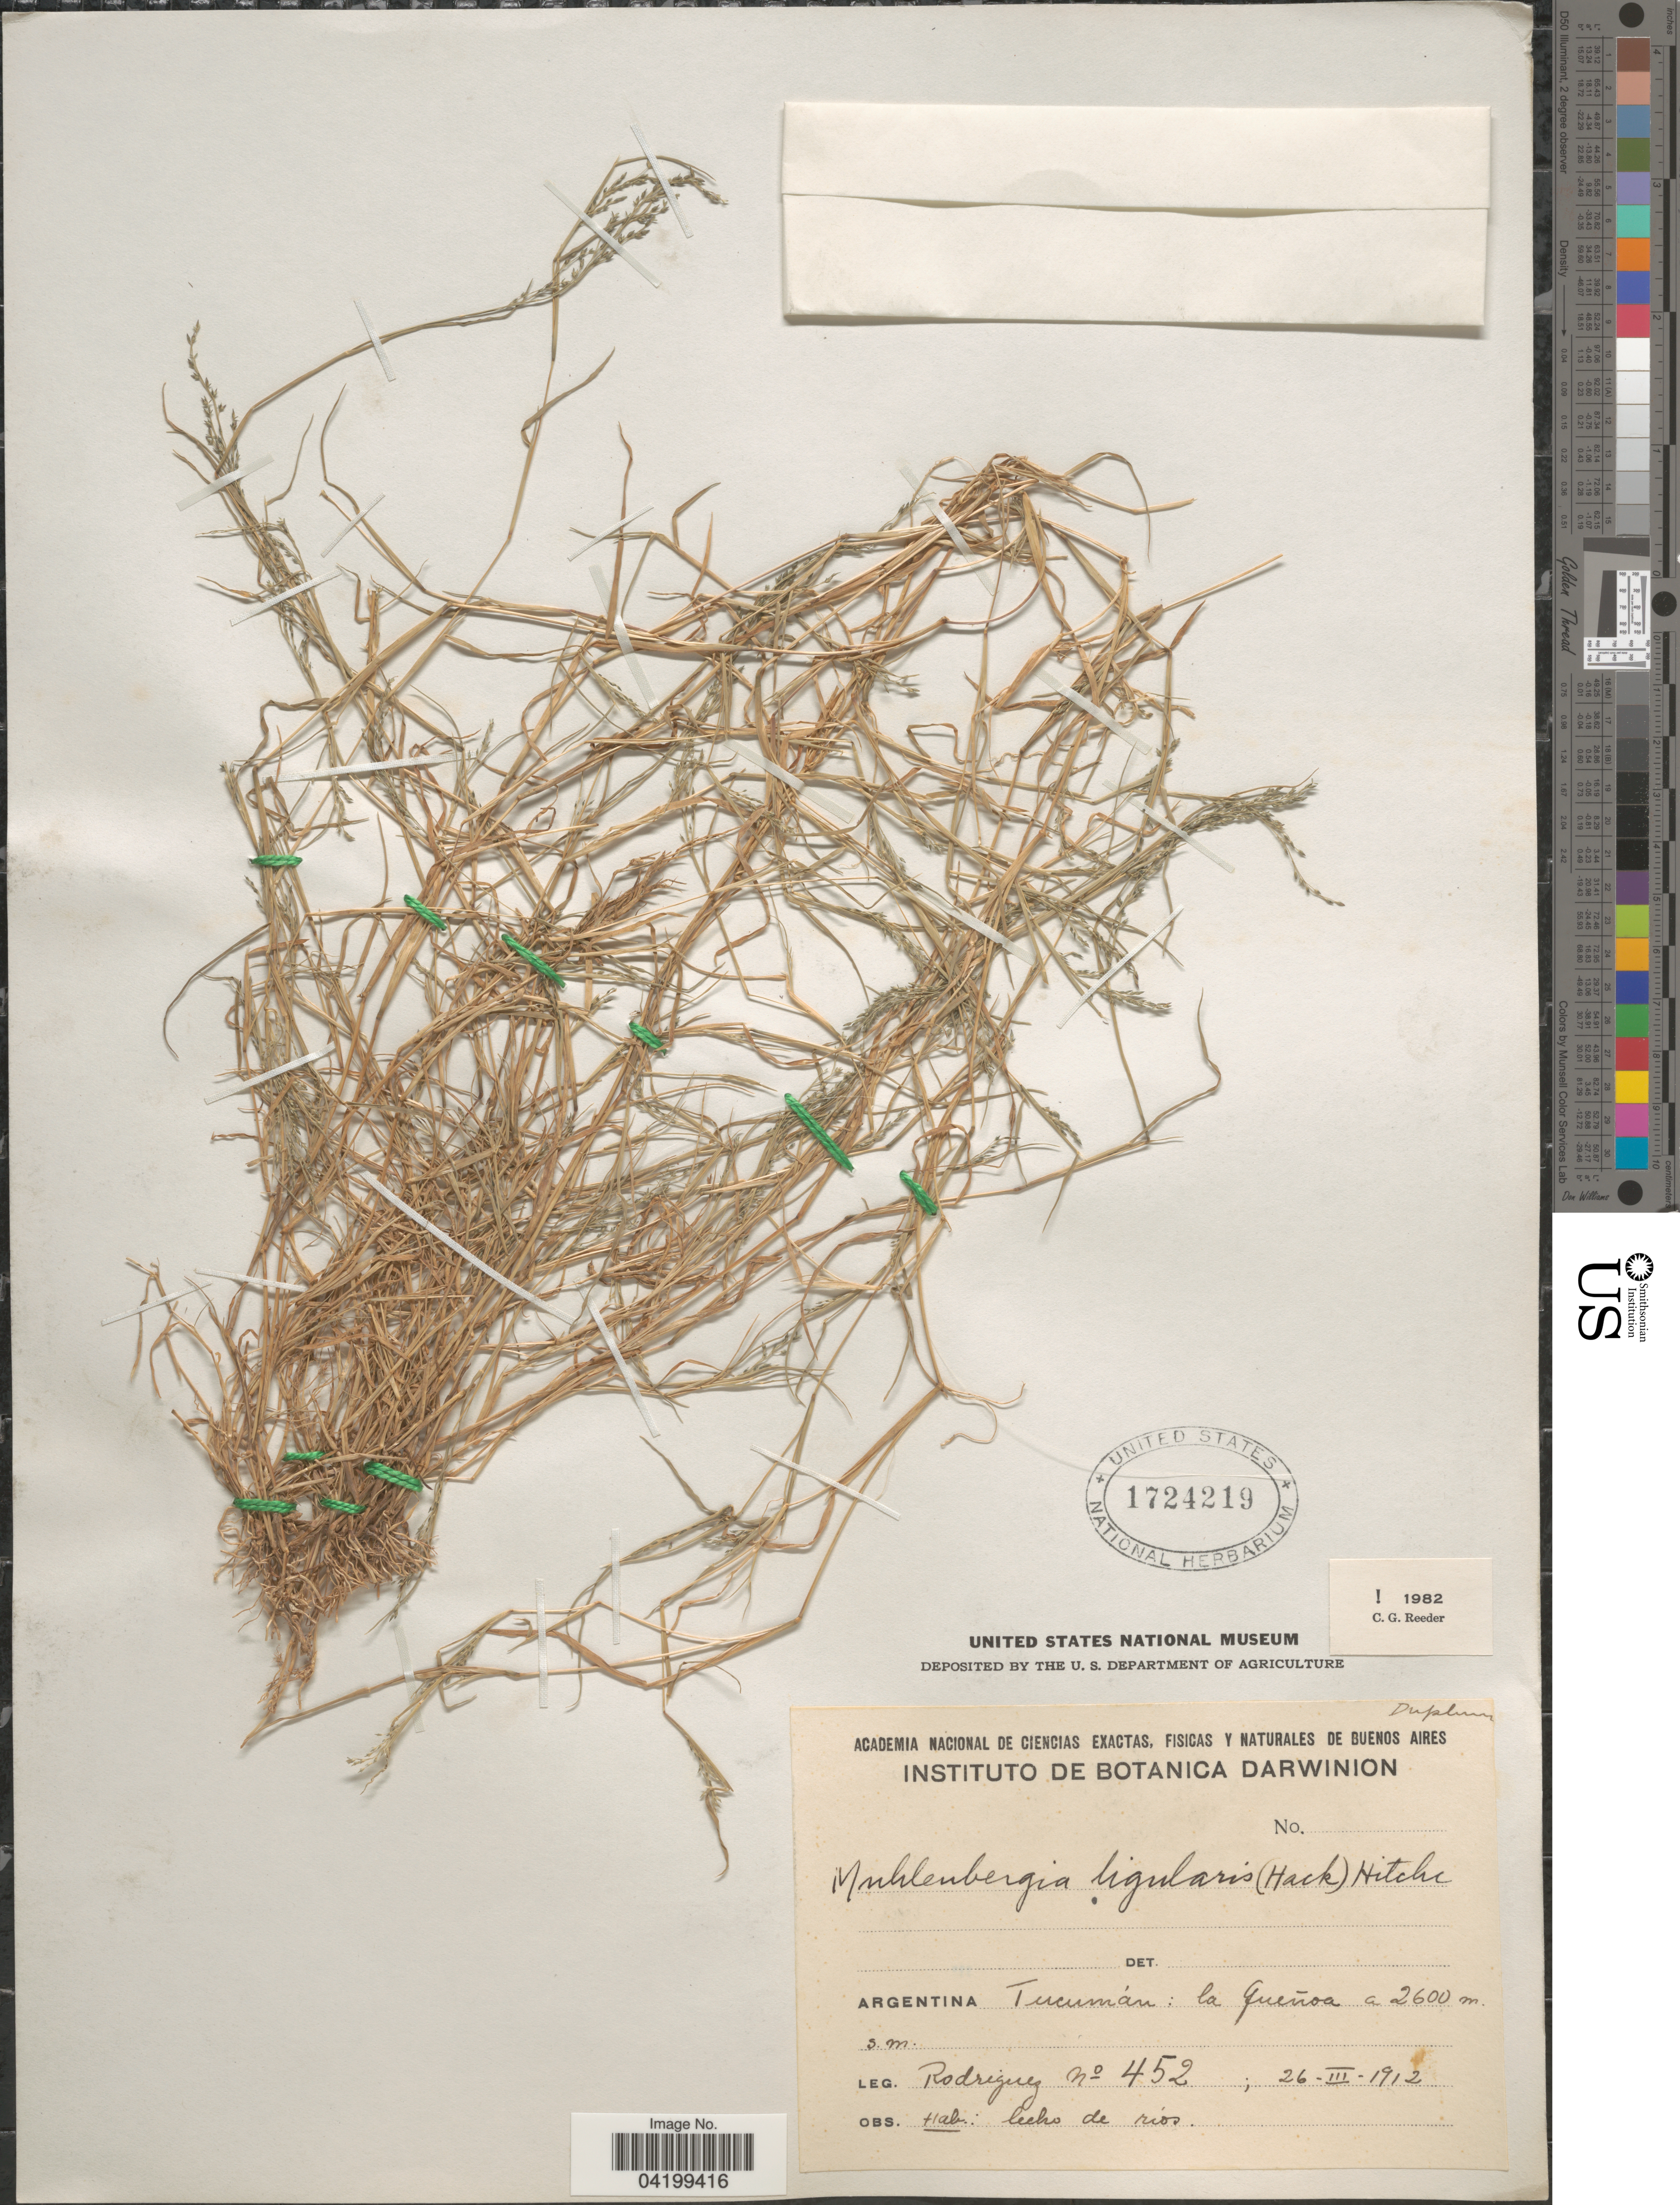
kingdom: Plantae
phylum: Tracheophyta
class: Liliopsida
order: Poales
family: Poaceae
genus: Muhlenbergia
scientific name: Muhlenbergia ligularis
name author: (Hack.) Hitchc.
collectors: Rodriguez, --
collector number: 452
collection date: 1912-03-26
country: Argentina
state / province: Tucuman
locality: La Gueñoa.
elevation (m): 2600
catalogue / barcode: US 1724219